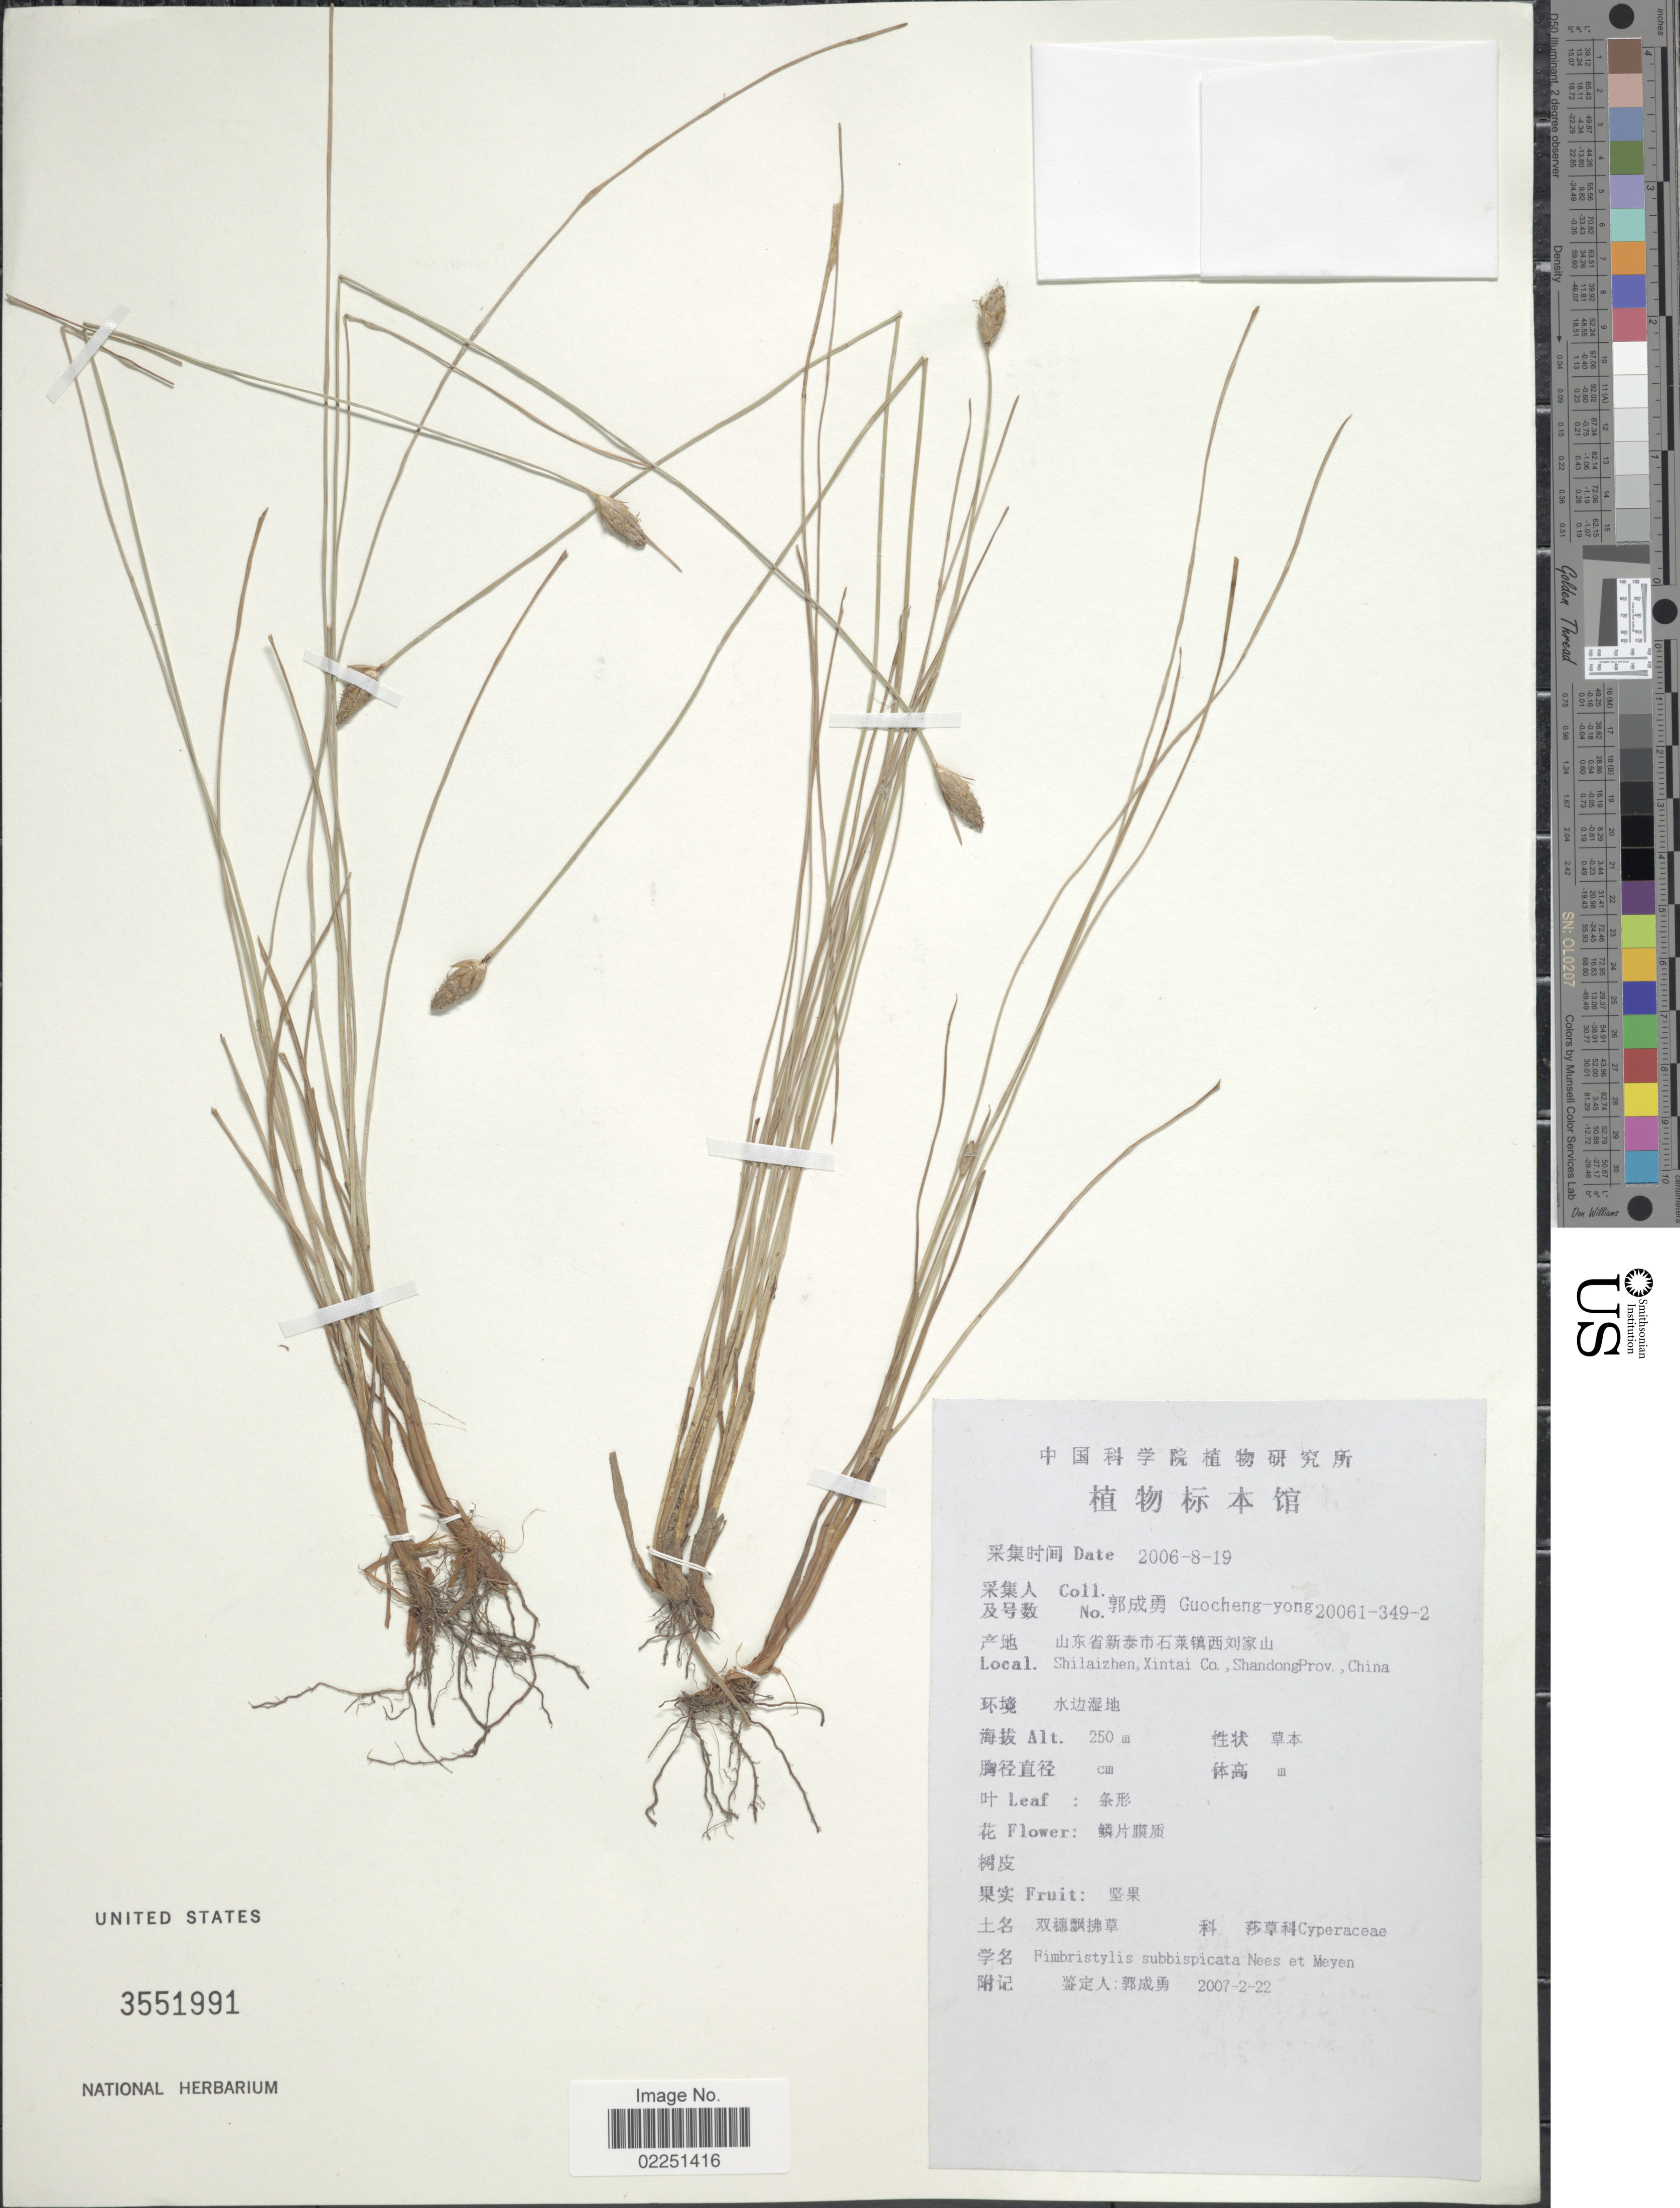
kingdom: Plantae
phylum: Tracheophyta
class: Liliopsida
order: Poales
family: Cyperaceae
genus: Fimbristylis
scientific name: Fimbristylis subbispicata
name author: Nees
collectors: Guo cheng-yong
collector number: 20061-349-2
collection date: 2006-08-19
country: China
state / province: Shandong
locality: Shilaizhen, Xintai Co., Shandong Prov.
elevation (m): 250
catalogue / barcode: US 3551991